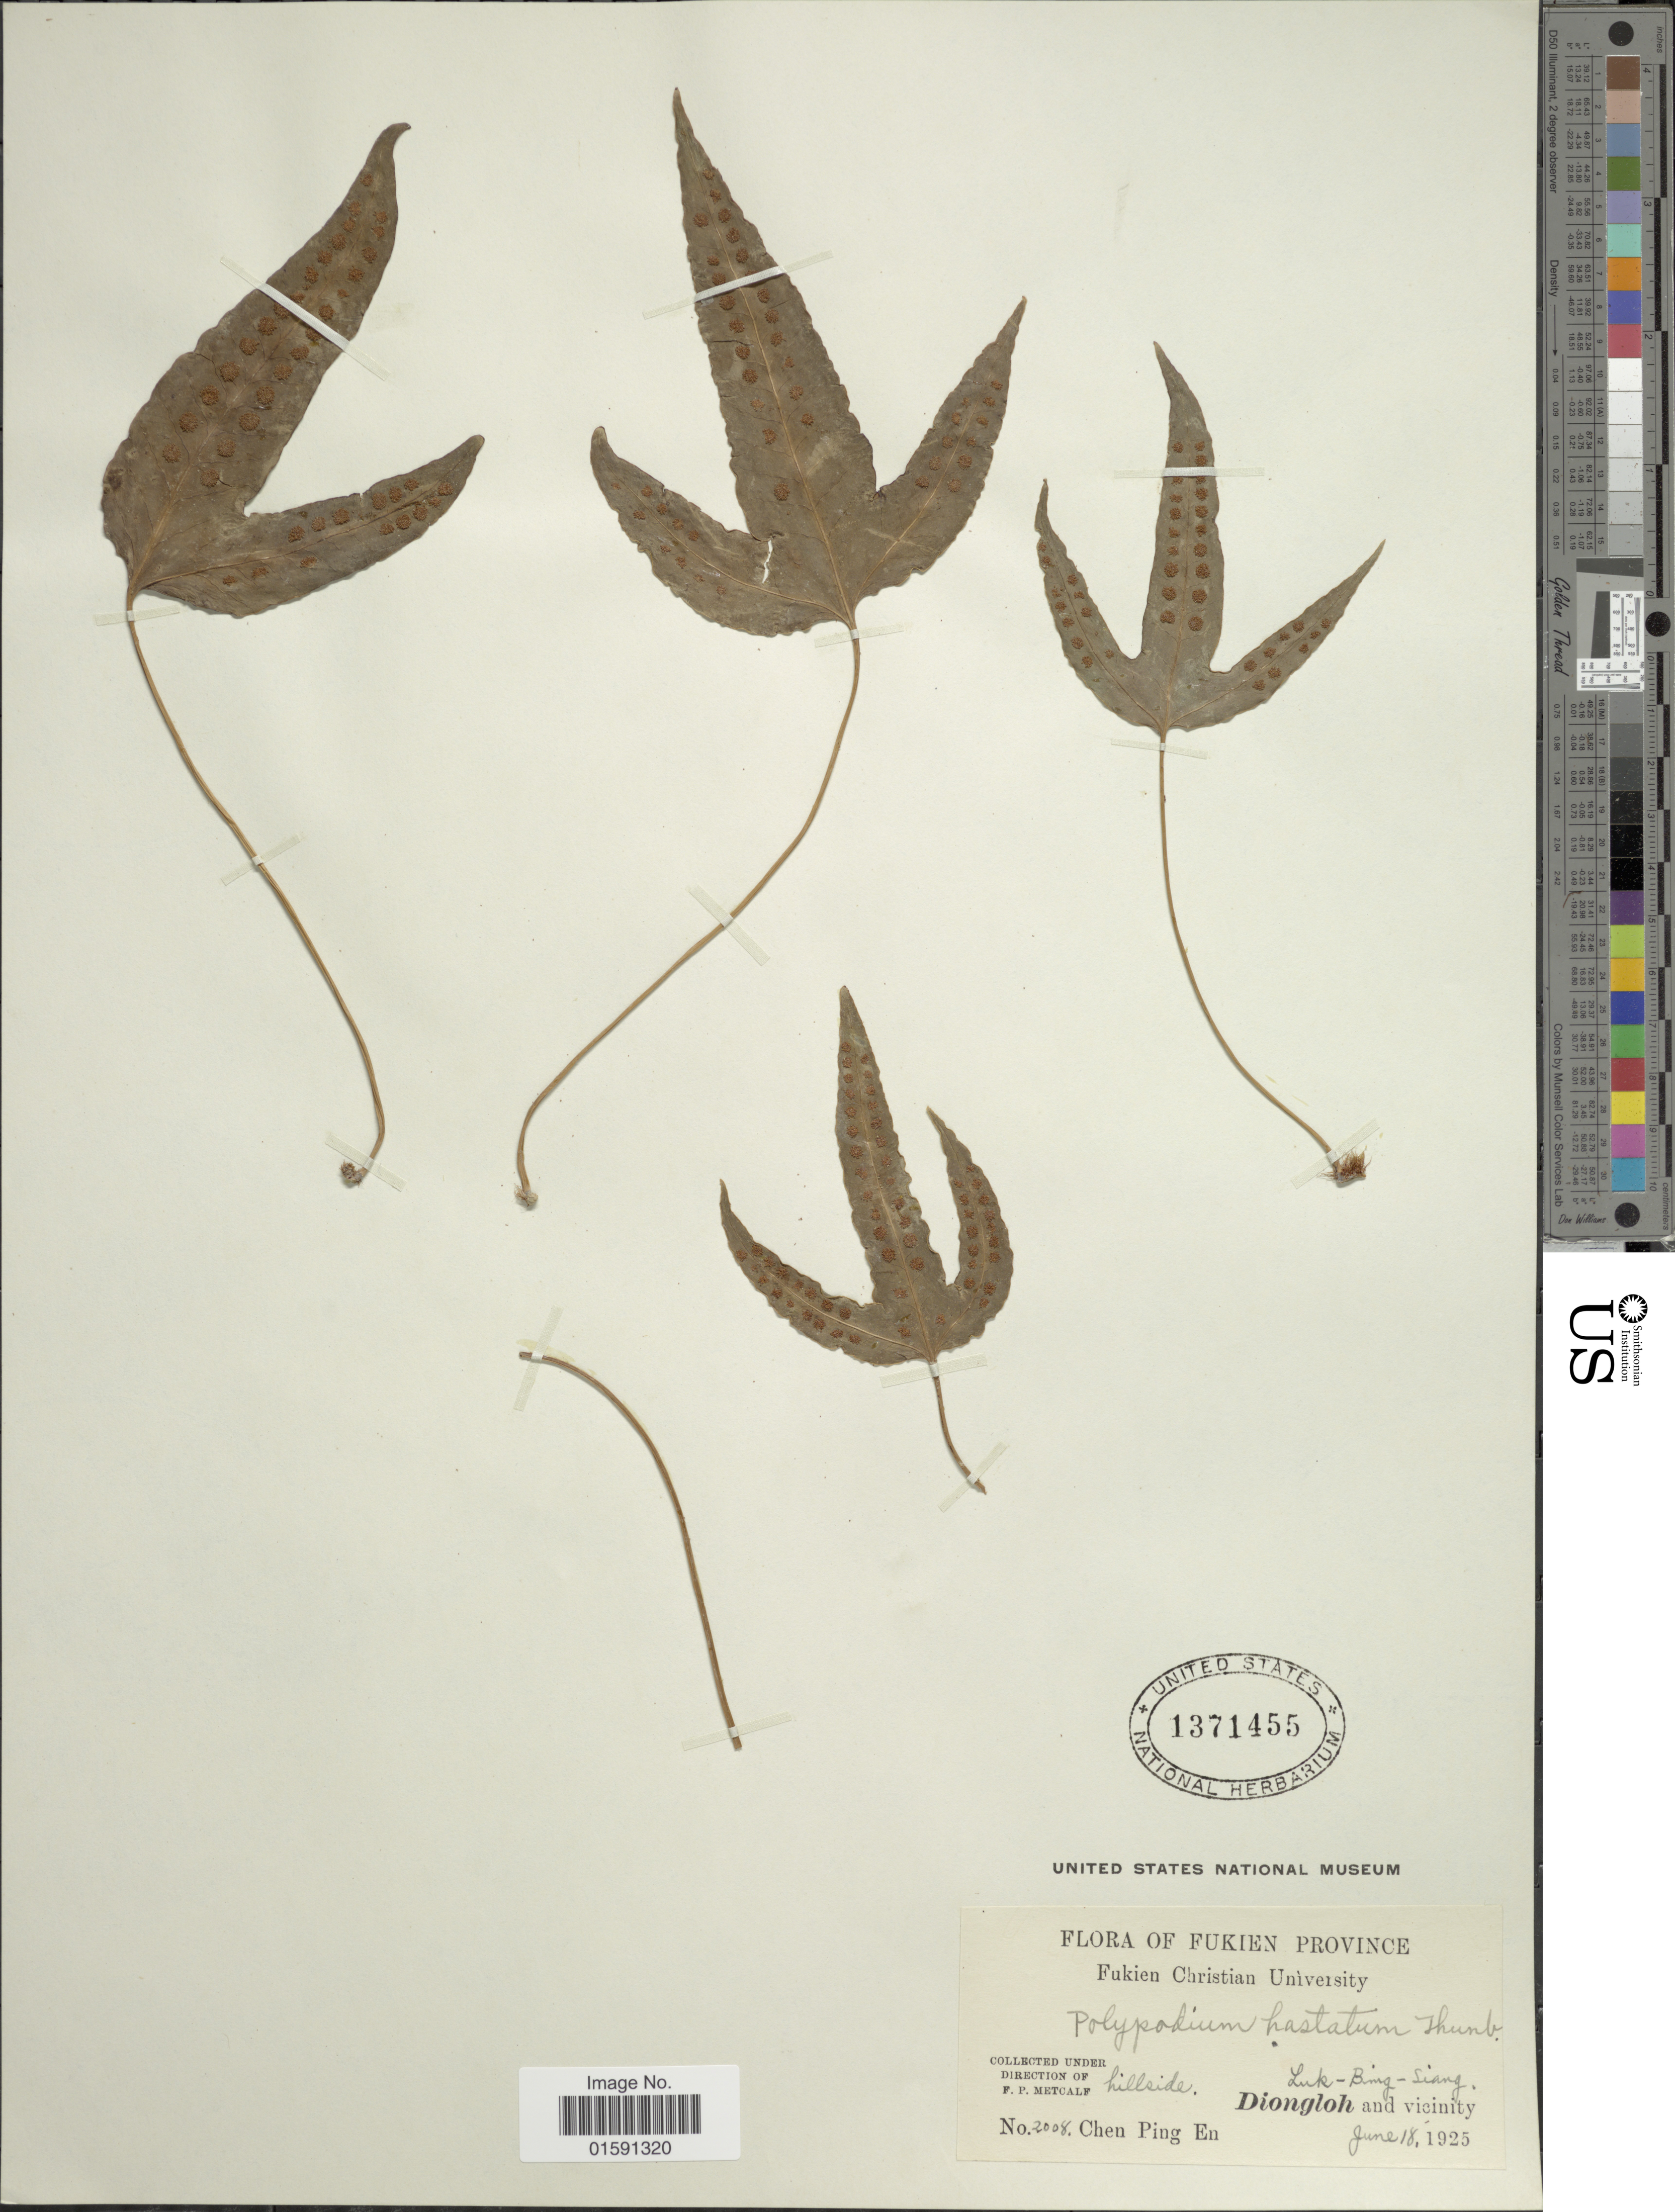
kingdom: Plantae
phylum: Tracheophyta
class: Polypodiopsida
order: Polypodiales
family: Polypodiaceae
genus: Selliguea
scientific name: Selliguea hastata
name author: (Thunb.) Fraser-Jenk.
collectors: P. E. Chen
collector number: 2008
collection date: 1925-06-18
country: China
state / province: Fujian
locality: Fukien Province. Hillside, Luk-Bing Siang, Diogloh and vicinity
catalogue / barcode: US 1371455